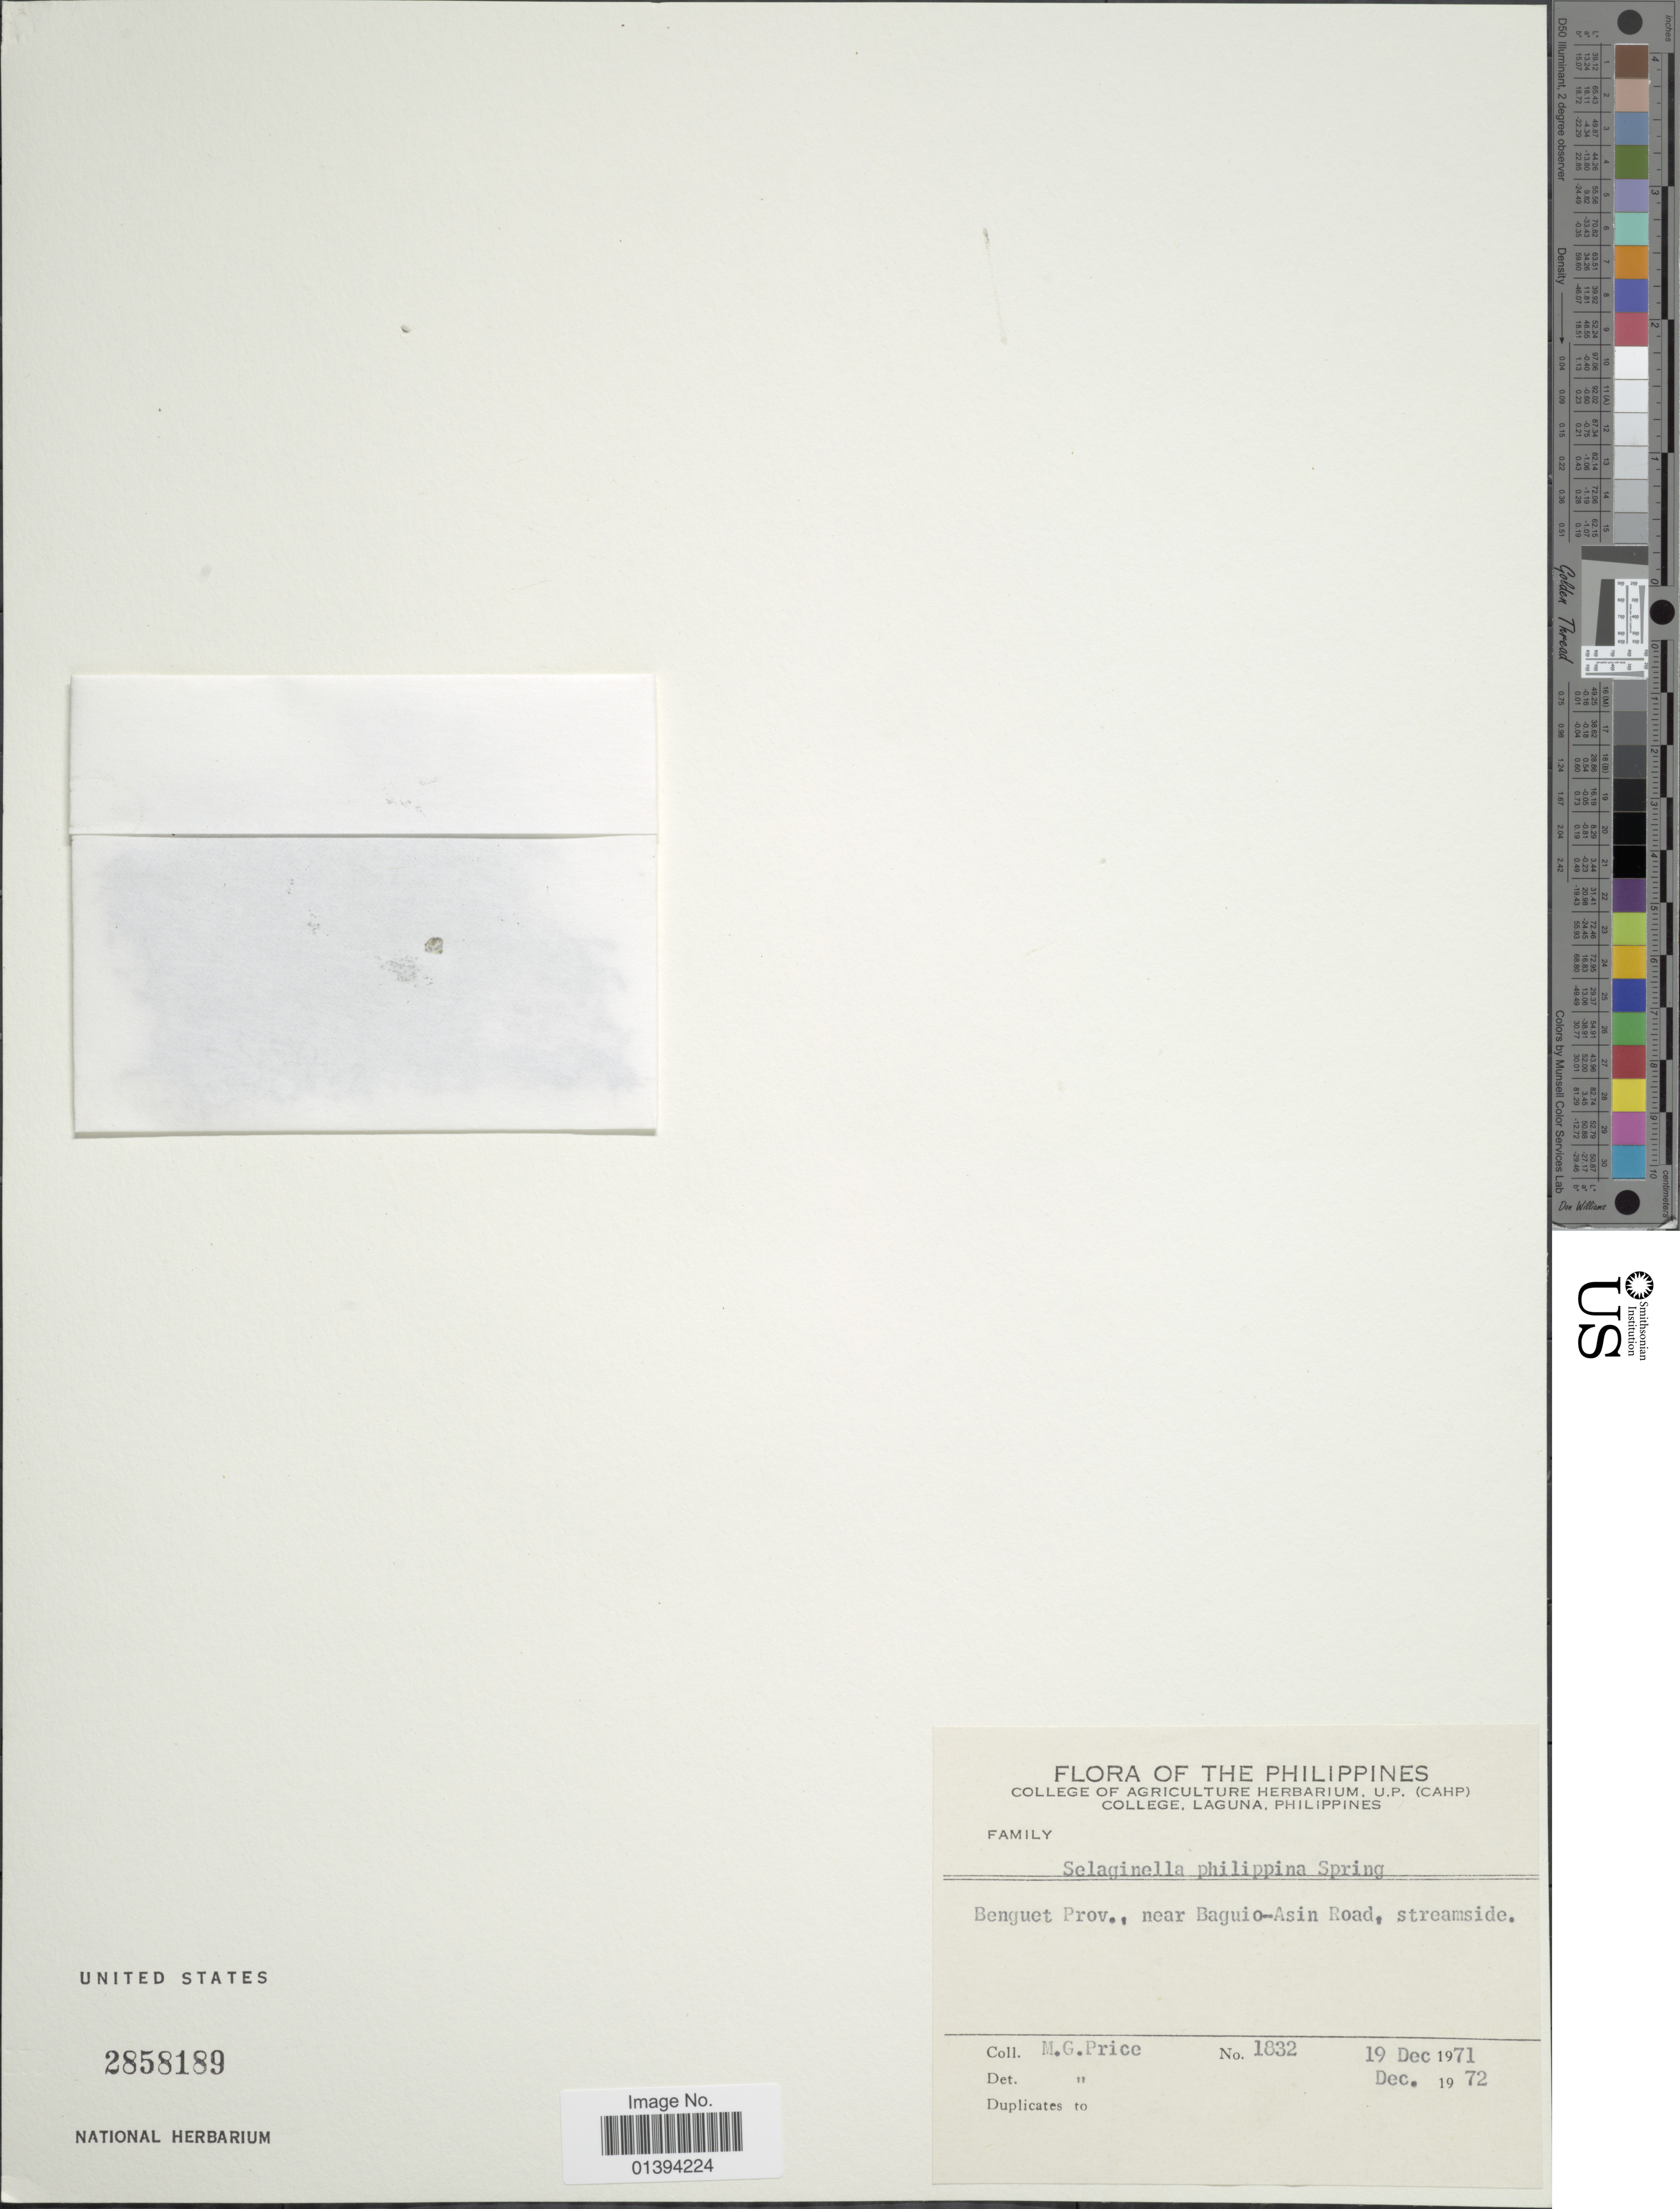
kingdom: Plantae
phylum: Tracheophyta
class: Lycopodiopsida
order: Selaginellales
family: Selaginellaceae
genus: Selaginella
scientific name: Selaginella philippina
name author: Spring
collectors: M. G. Price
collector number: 1832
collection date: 1971-12-19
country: Philippines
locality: Benguet prov., near Baguio-Asin road, streamside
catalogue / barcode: US 2858189